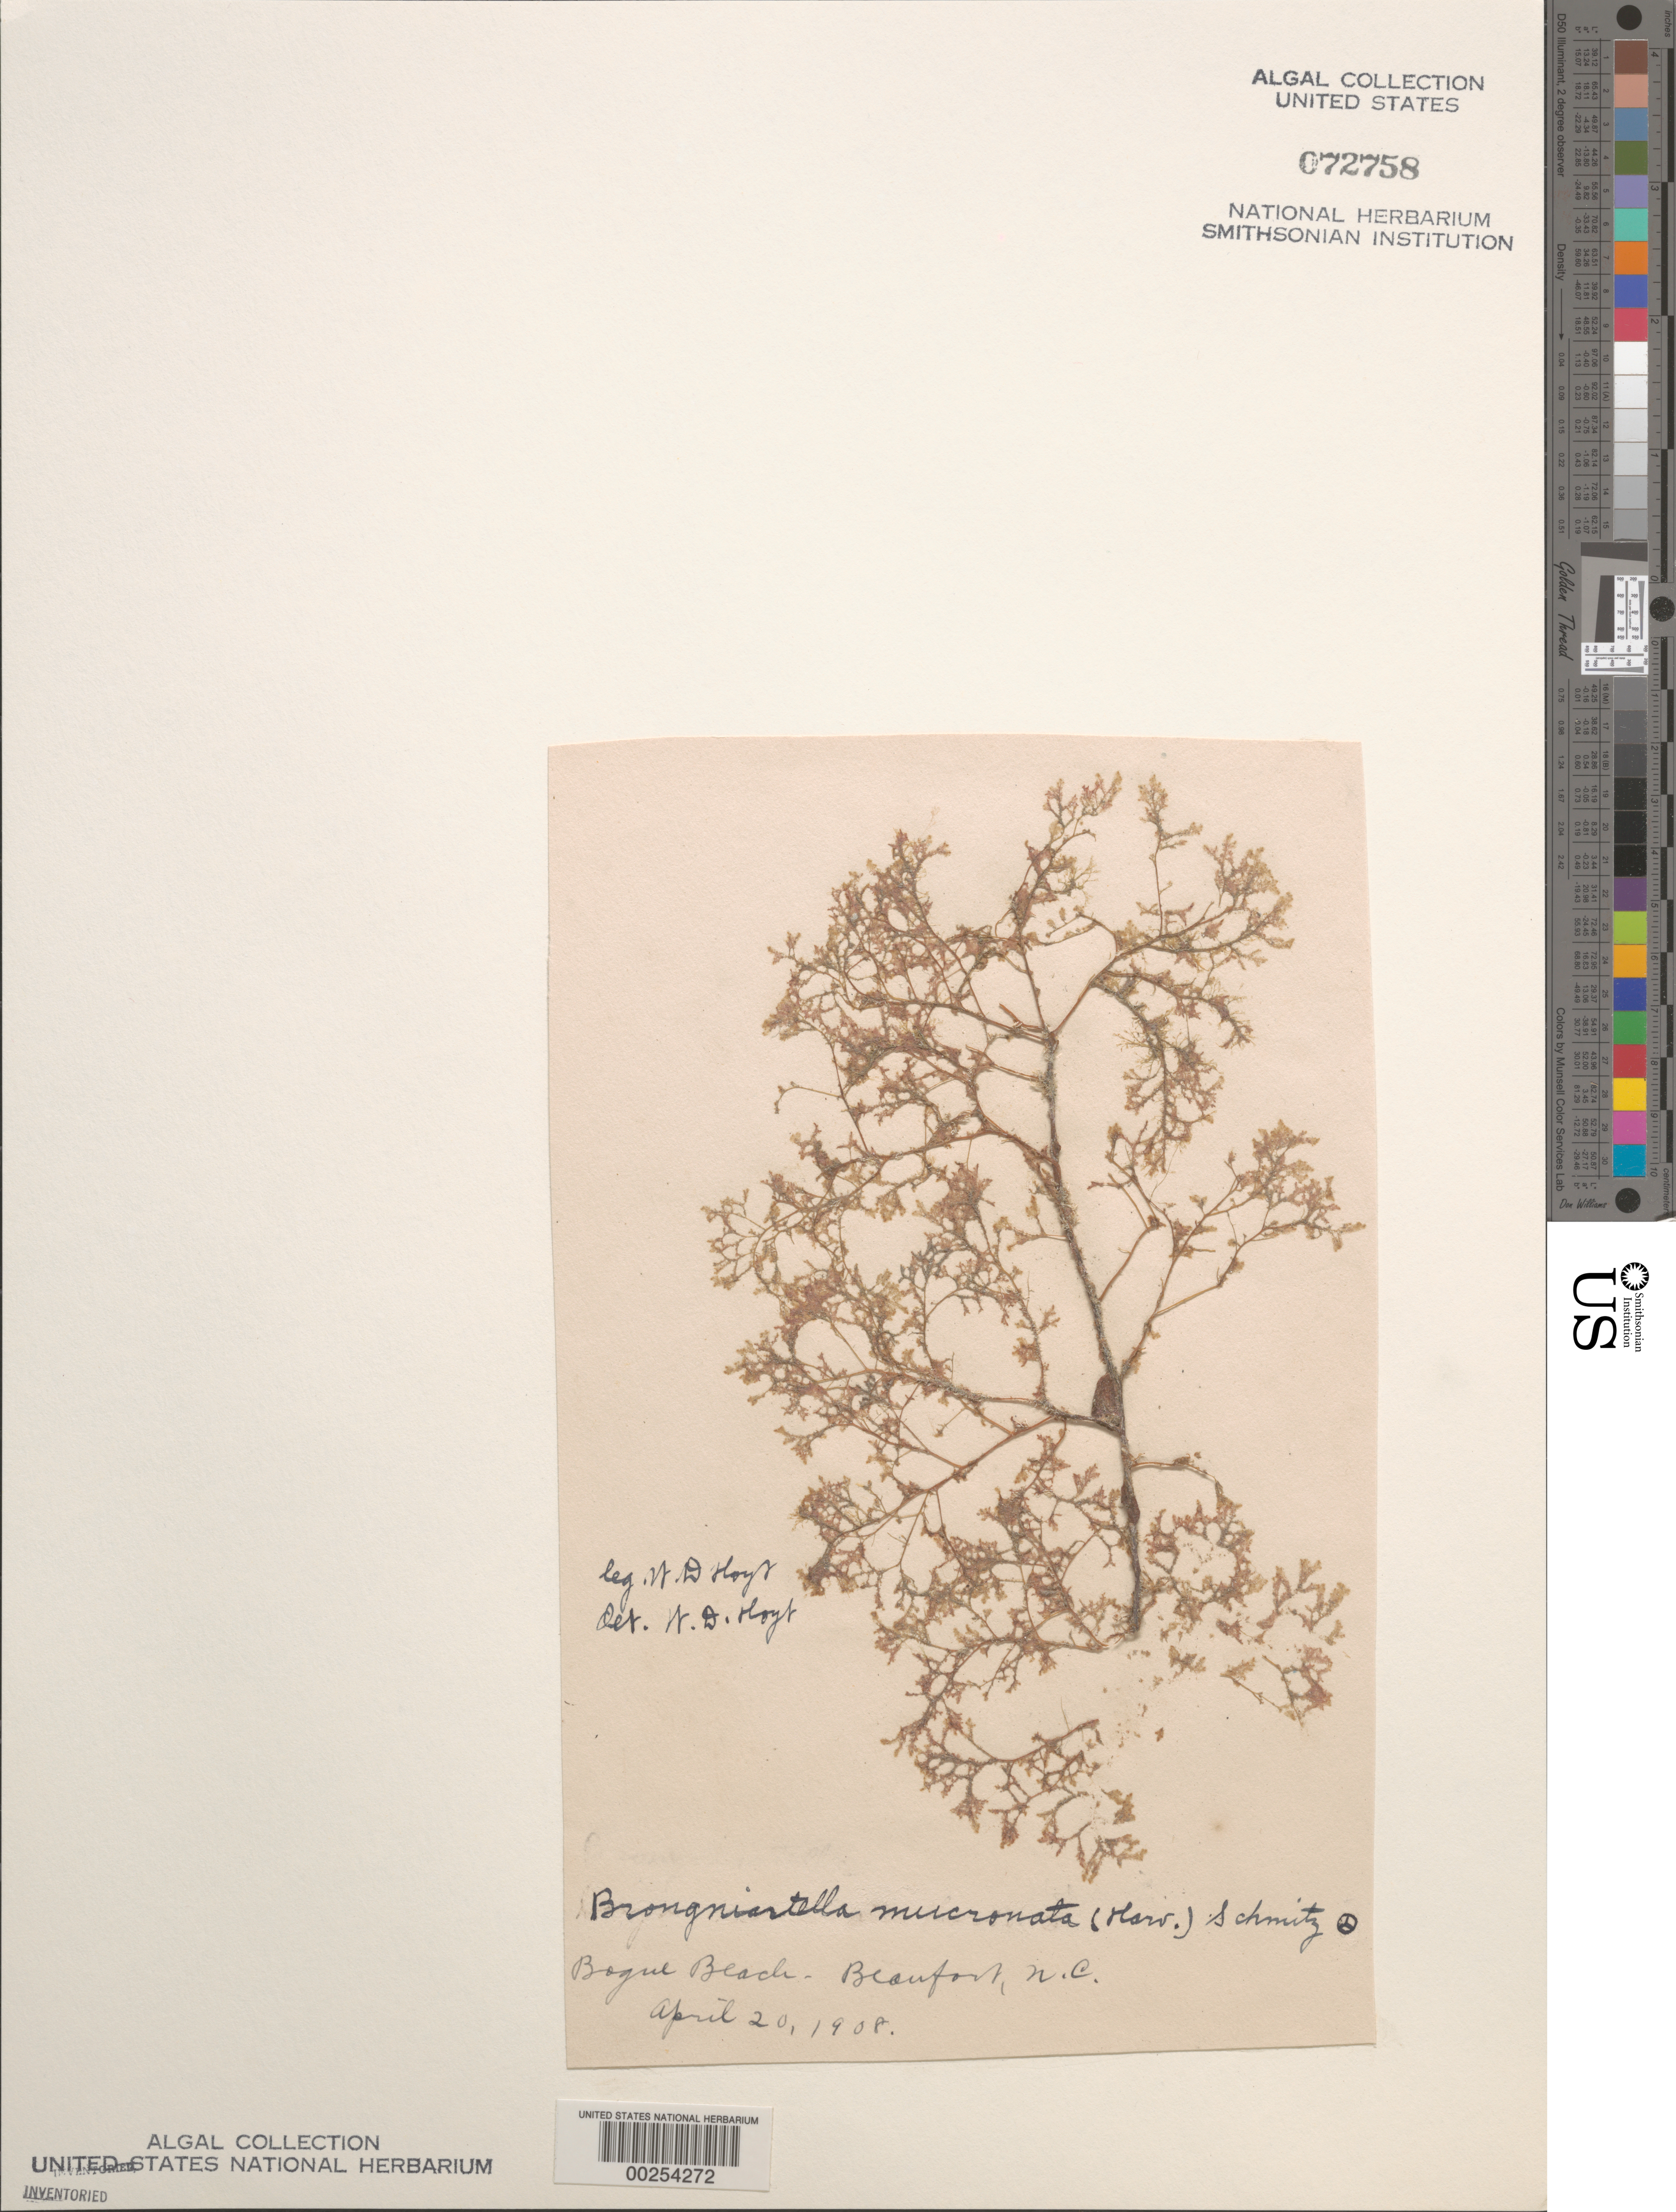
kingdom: Plantae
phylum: Rhodophyta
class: Florideophyceae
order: Ceramiales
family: Rhodomelaceae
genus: Heterodasya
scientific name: Heterodasya mucronata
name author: (Harv.) M.J. Wynne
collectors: W. D. Hoyt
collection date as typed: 20 Apr 1908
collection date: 1908-04-20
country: United States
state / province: North Carolina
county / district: Carteret County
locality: Beaufort, Bogue Beach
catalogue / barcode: US 72758